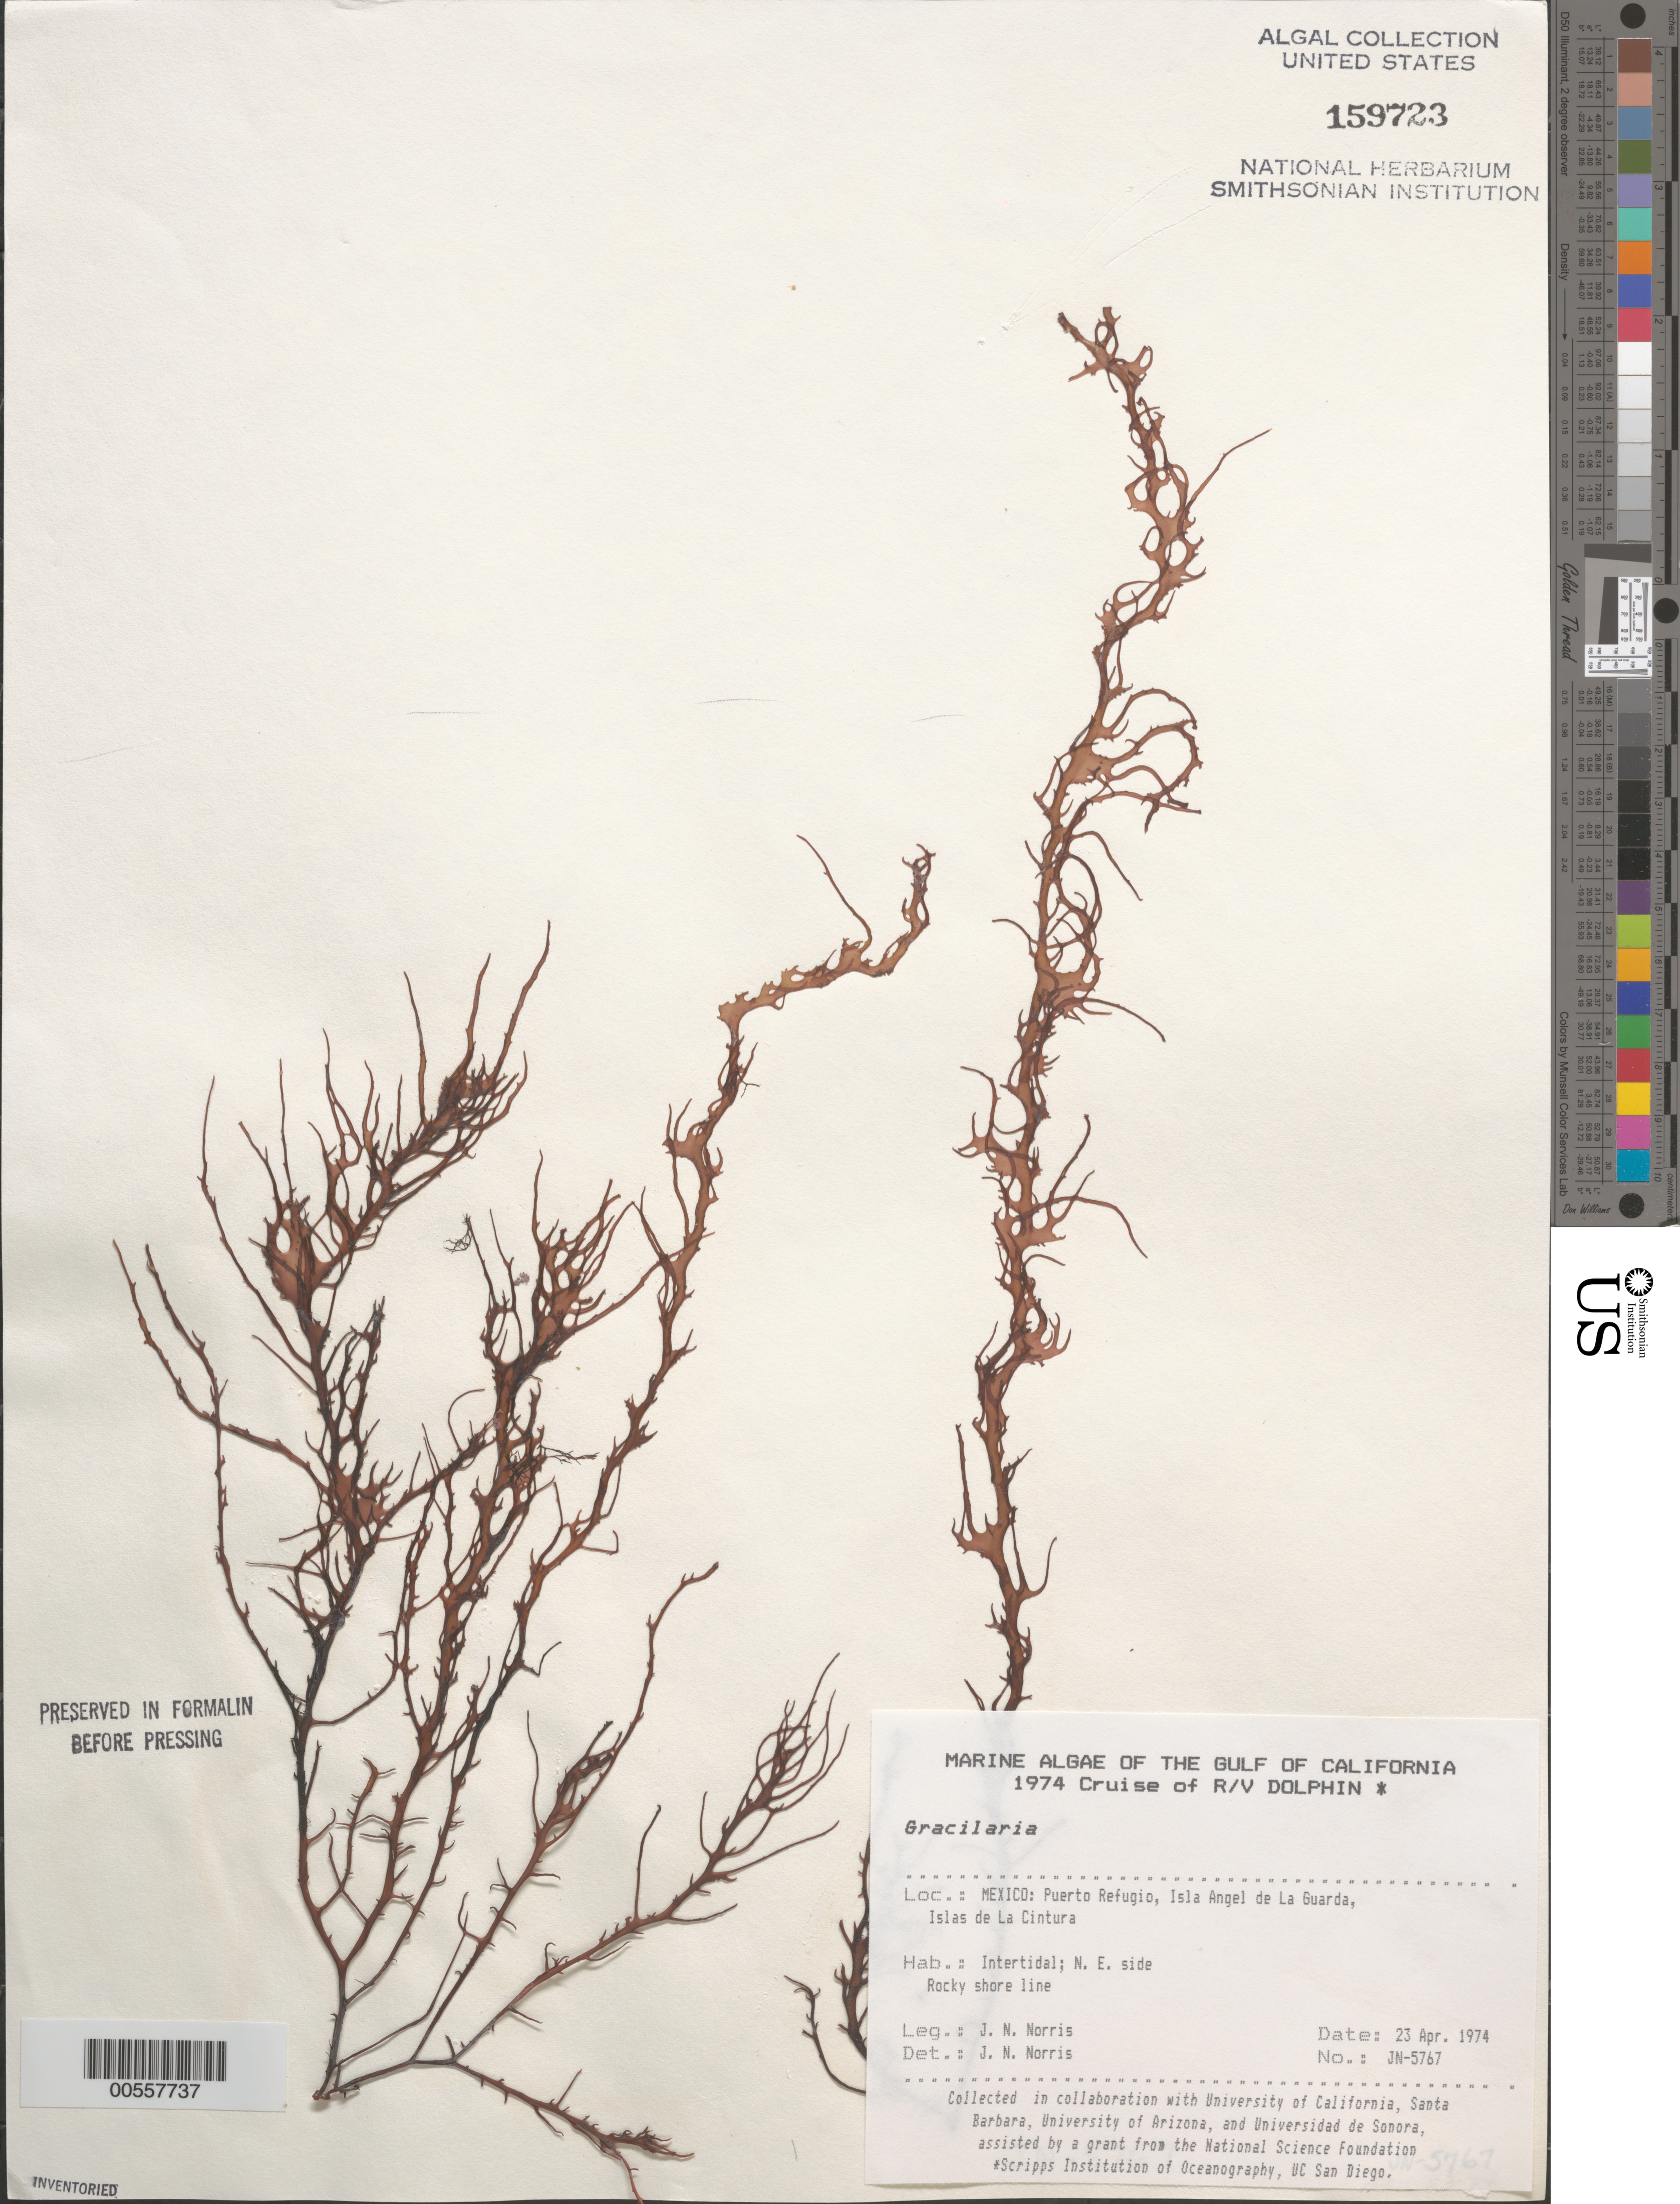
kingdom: Plantae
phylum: Rhodophyta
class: Florideophyceae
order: Gracilariales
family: Gracilariaceae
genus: Gracilaria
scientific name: Gracilaria sp.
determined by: Norris, James N.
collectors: J. N. Norris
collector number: JN-5767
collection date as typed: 23 Apr 1974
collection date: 1974-04-23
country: Mexico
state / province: Baja California Norte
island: Isla Angel de la Guarda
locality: Puerto Refugio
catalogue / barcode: US 159723